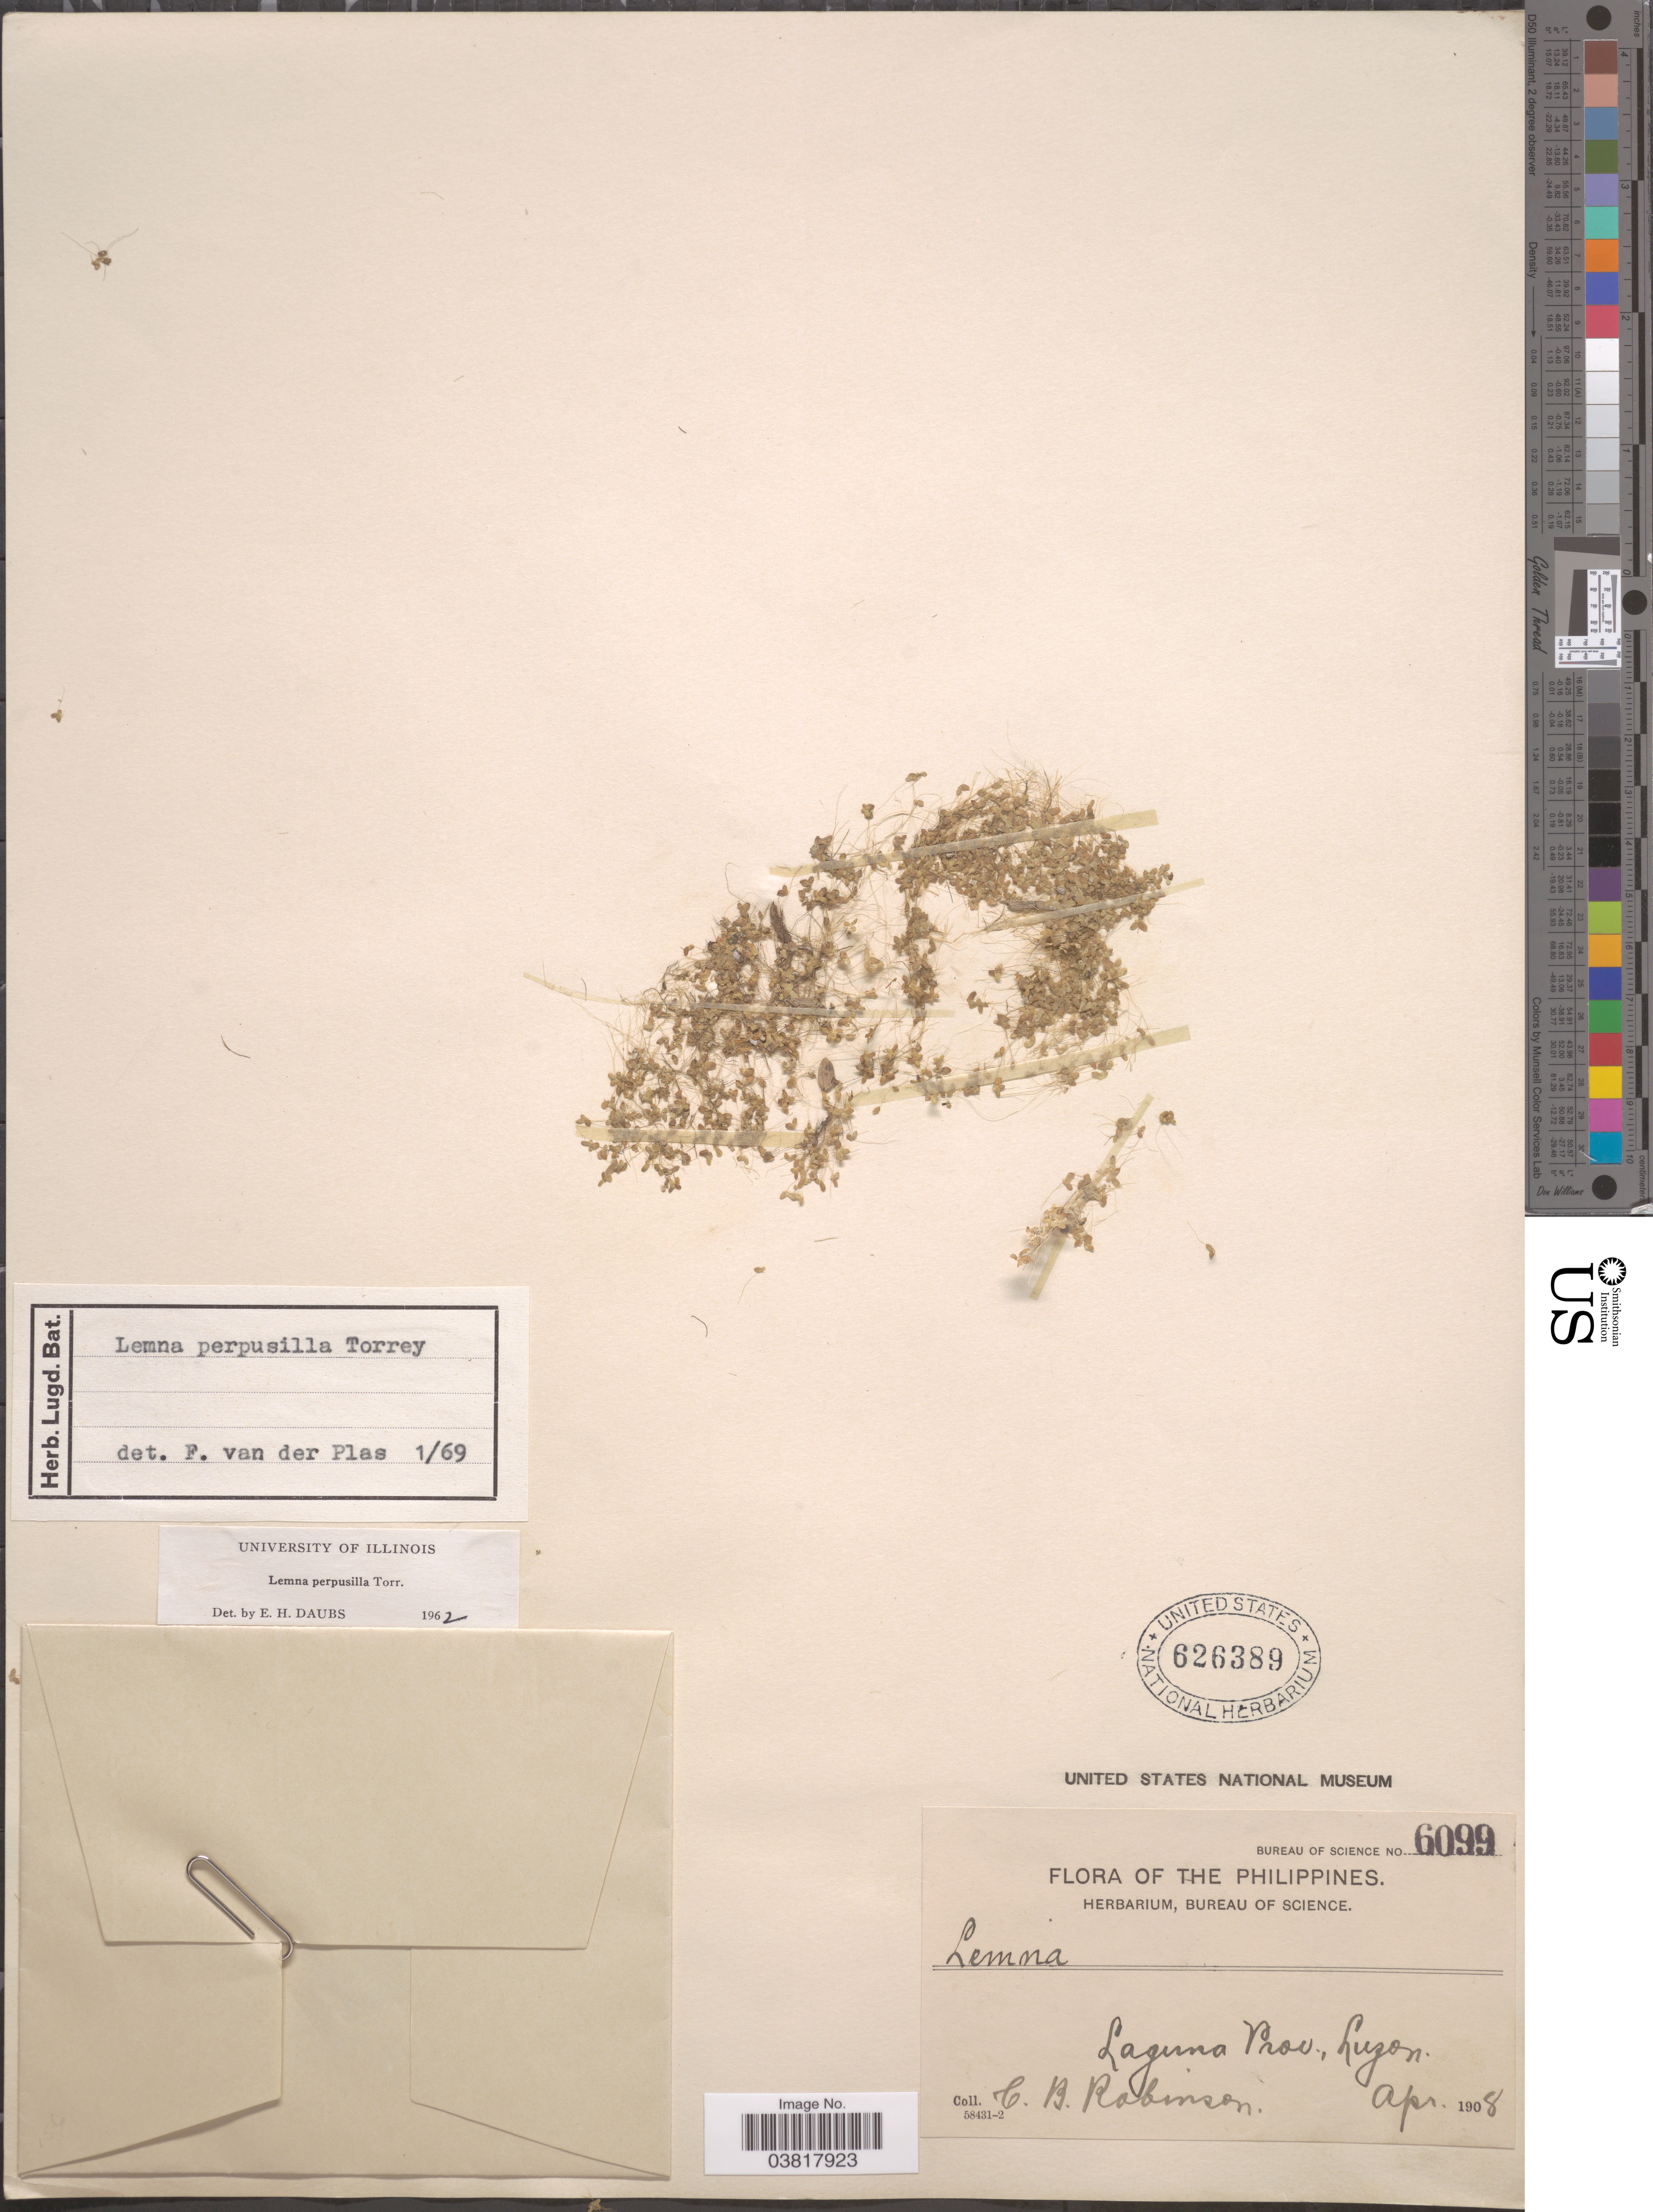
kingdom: Plantae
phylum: Tracheophyta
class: Liliopsida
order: Alismatales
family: Araceae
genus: Lemna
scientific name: Lemna perpusilla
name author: Torr.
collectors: C. Brobinson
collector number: Bureau of Science 6099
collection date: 1908-04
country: Philippines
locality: Laguna Prov., Luzon.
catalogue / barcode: US 626389